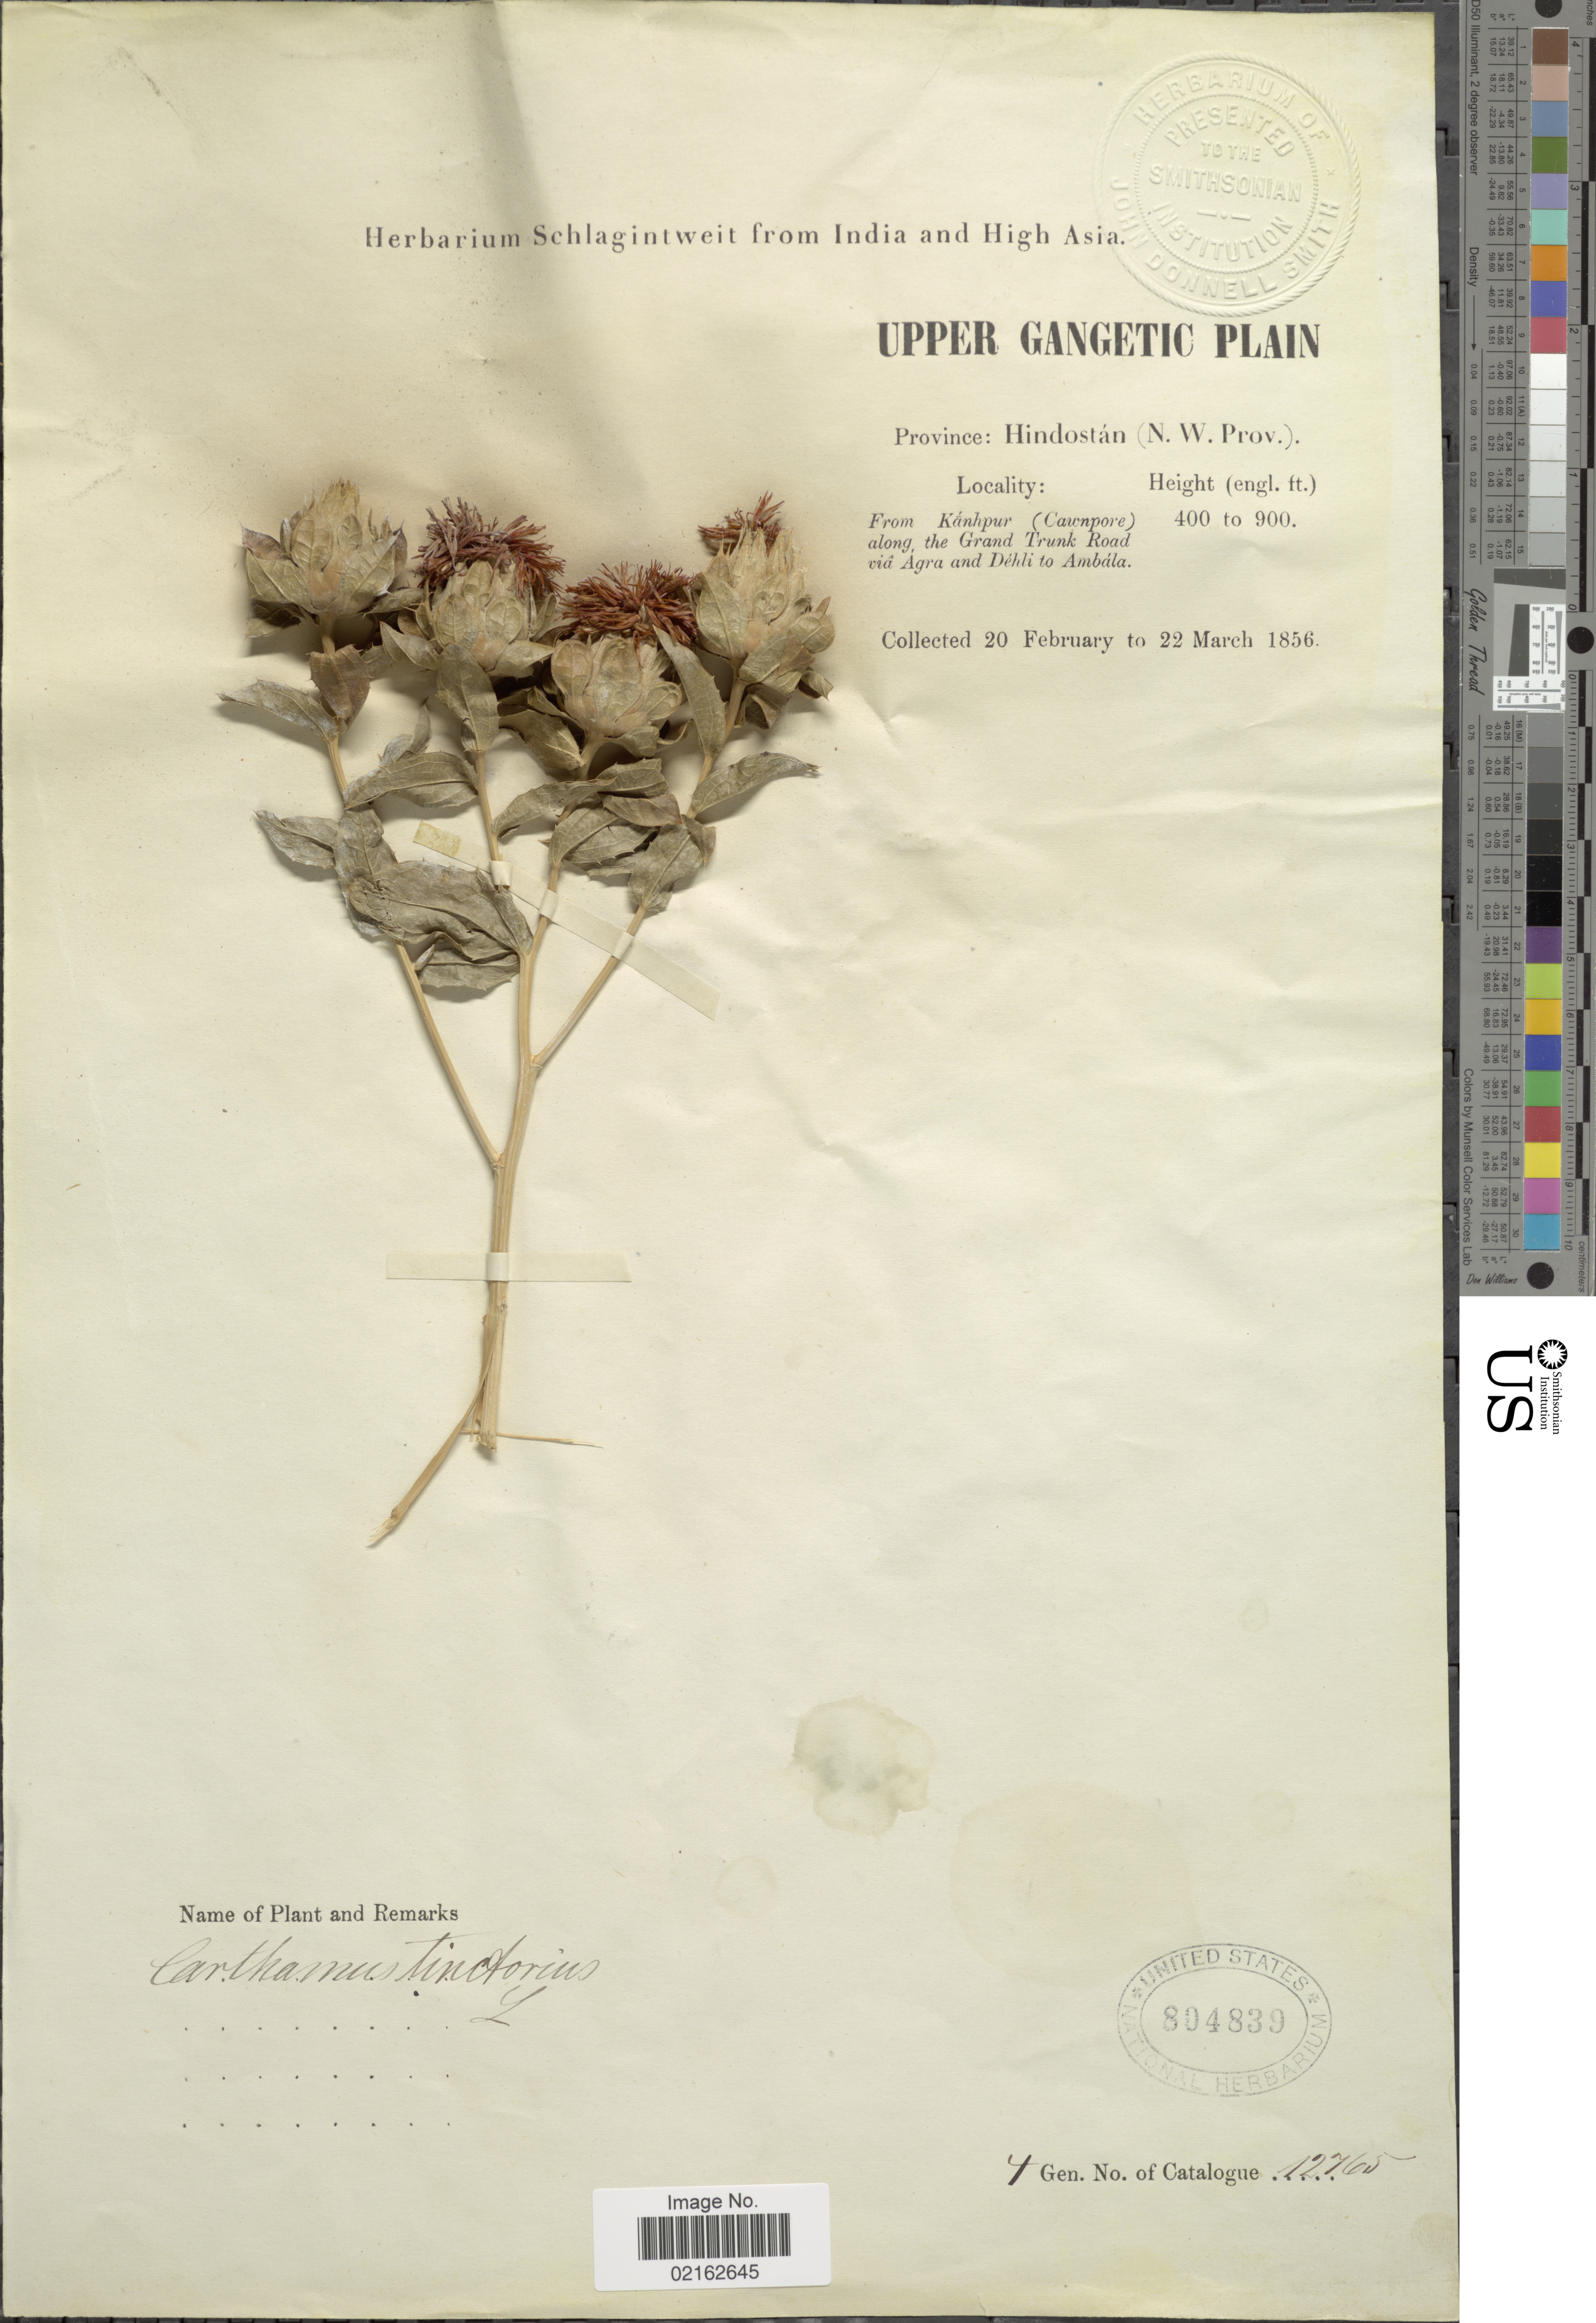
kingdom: Plantae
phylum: Tracheophyta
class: Magnoliopsida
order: Asterales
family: Asteraceae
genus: Carthamus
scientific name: Carthamus tinctorius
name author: L.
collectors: ex herb. Schlagintweit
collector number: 12765?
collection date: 1856-02-20/1856-03-22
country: India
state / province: Delhi, Capital Territory of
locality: Gangetic Plain, Province Hindostan (N. W. Prov.), from Kanhpur (Cawnpore) along the Grand Trunk Road via Agra and Dehli to Ambala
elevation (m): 122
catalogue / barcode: US 804839